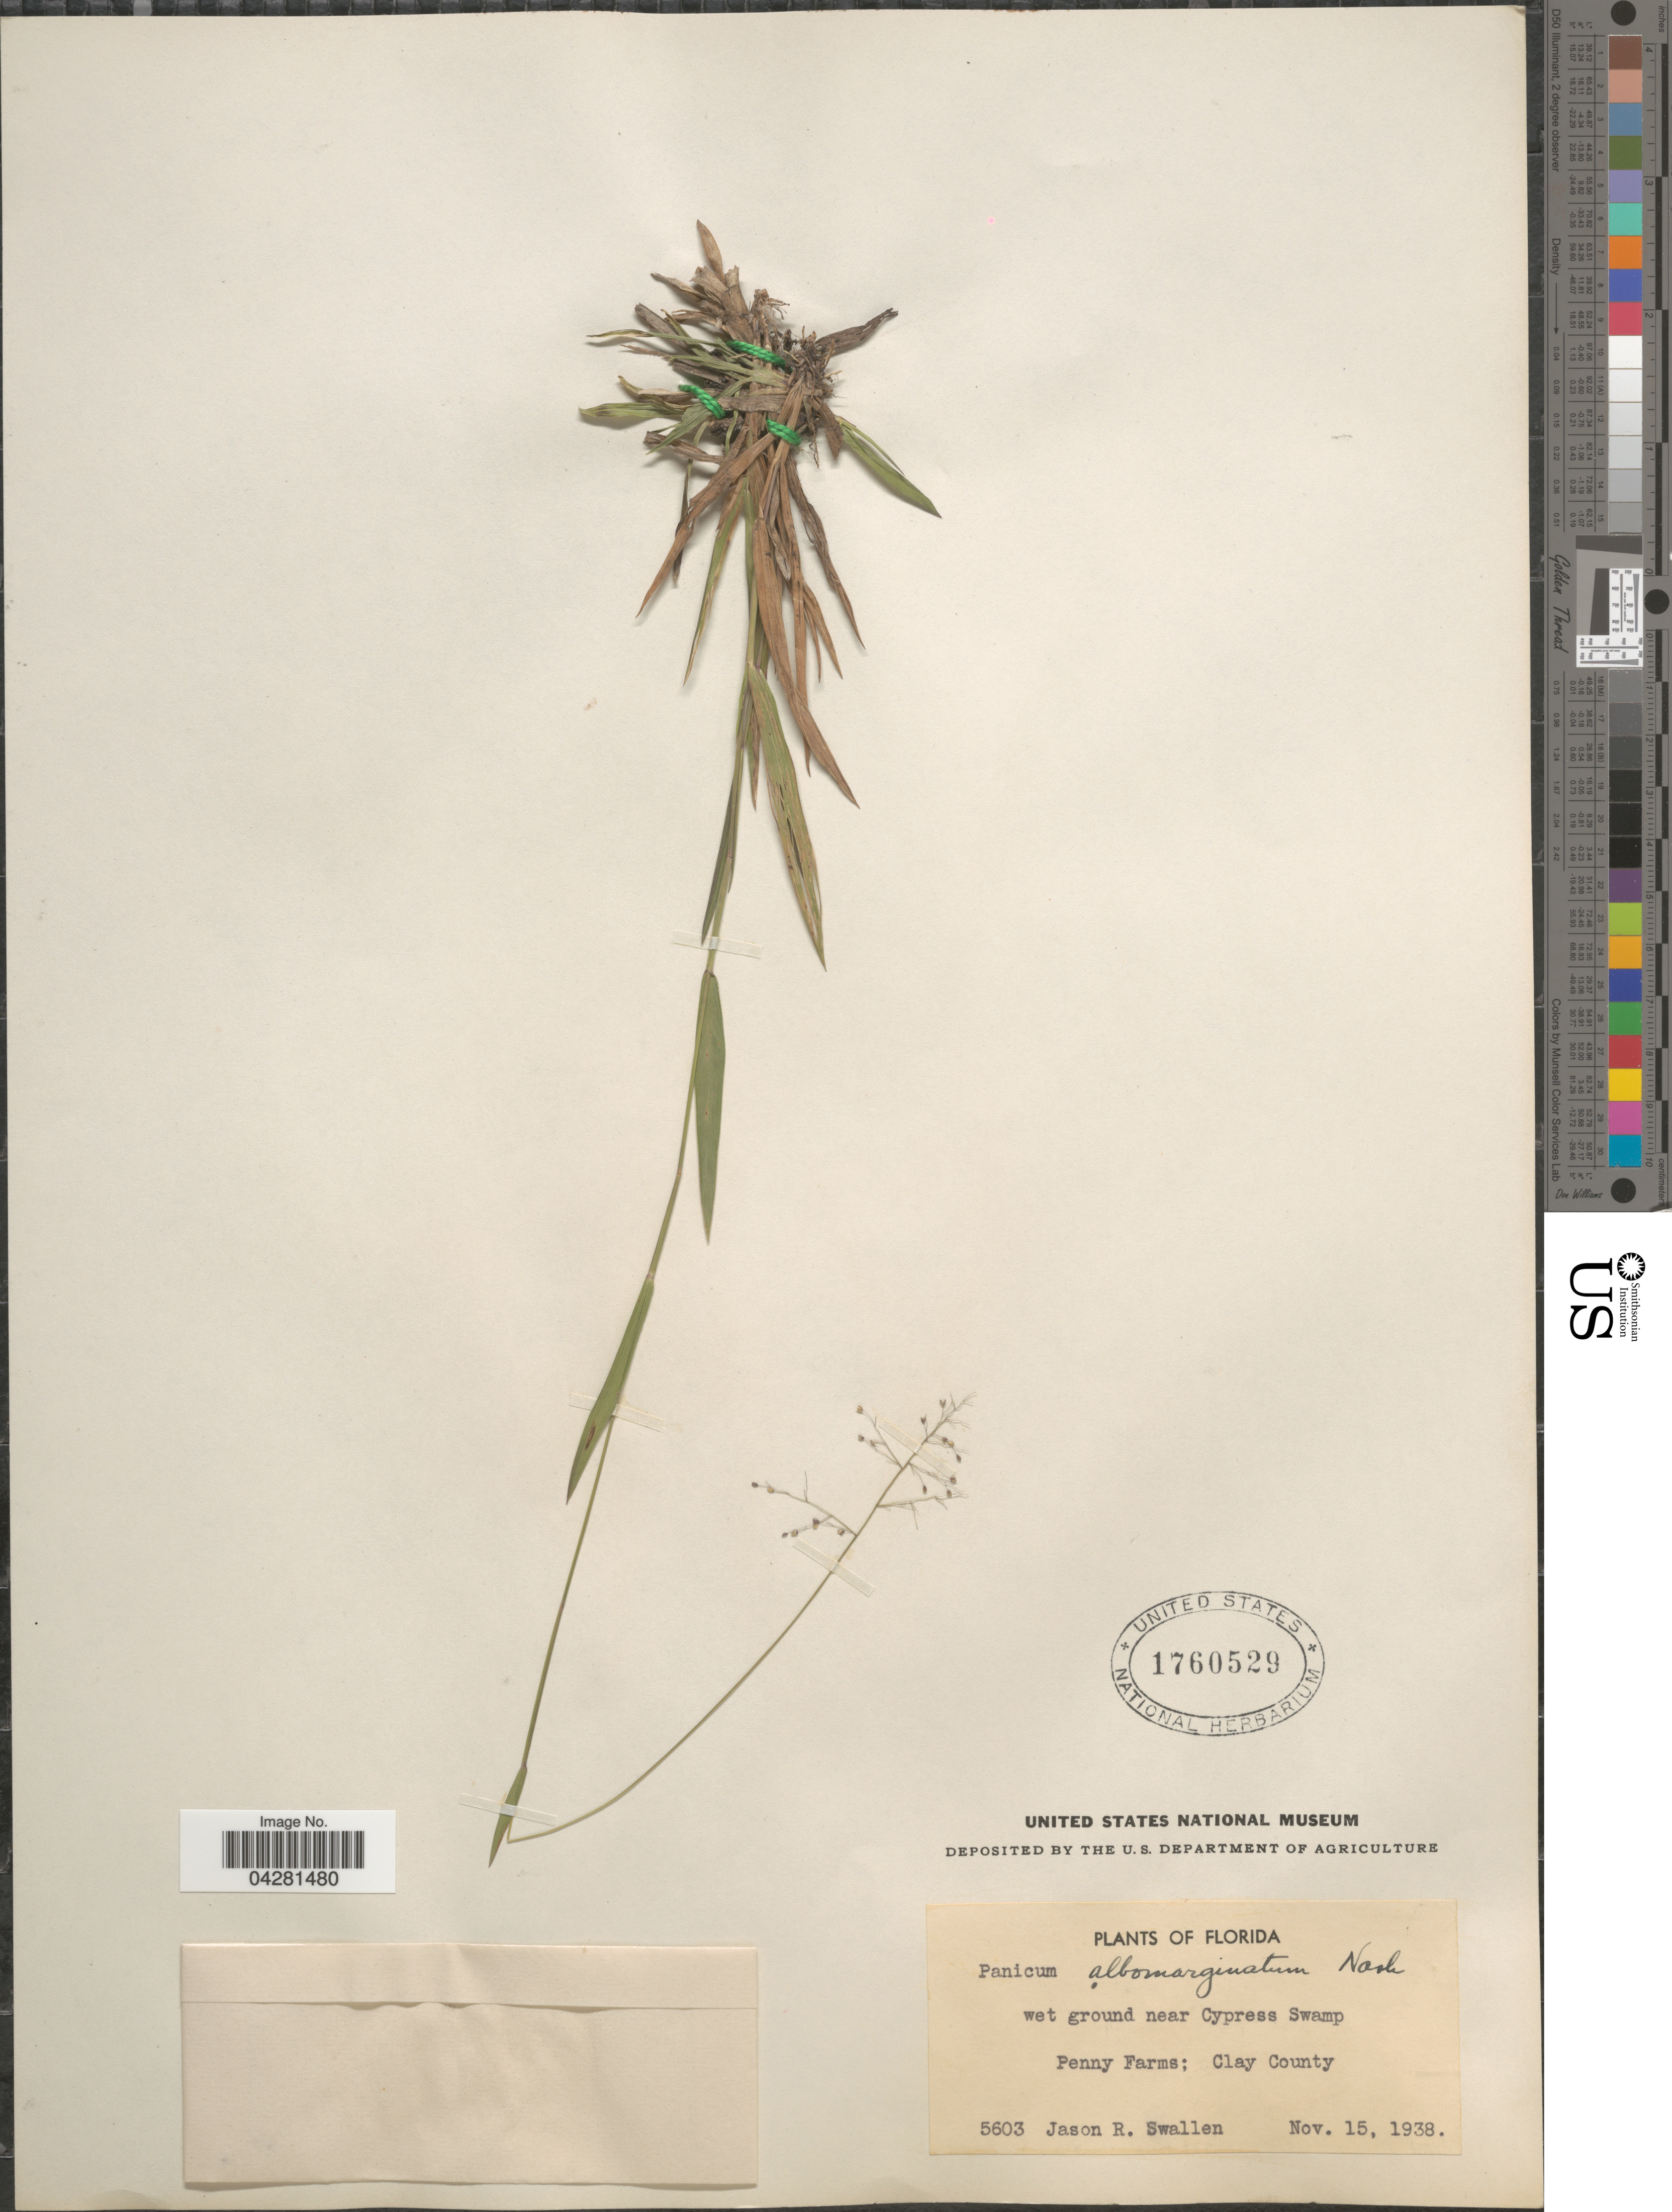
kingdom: Plantae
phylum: Tracheophyta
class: Liliopsida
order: Poales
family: Poaceae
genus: Dichanthelium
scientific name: Dichanthelium dichotomum var. unciphyllum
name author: (Trin.) Davidse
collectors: J. R. Swallen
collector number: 5603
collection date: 1938-11-15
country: United States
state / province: Florida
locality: Wet ground near Cypress Swamp Penny Farms; Clay County.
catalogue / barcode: US 1760529